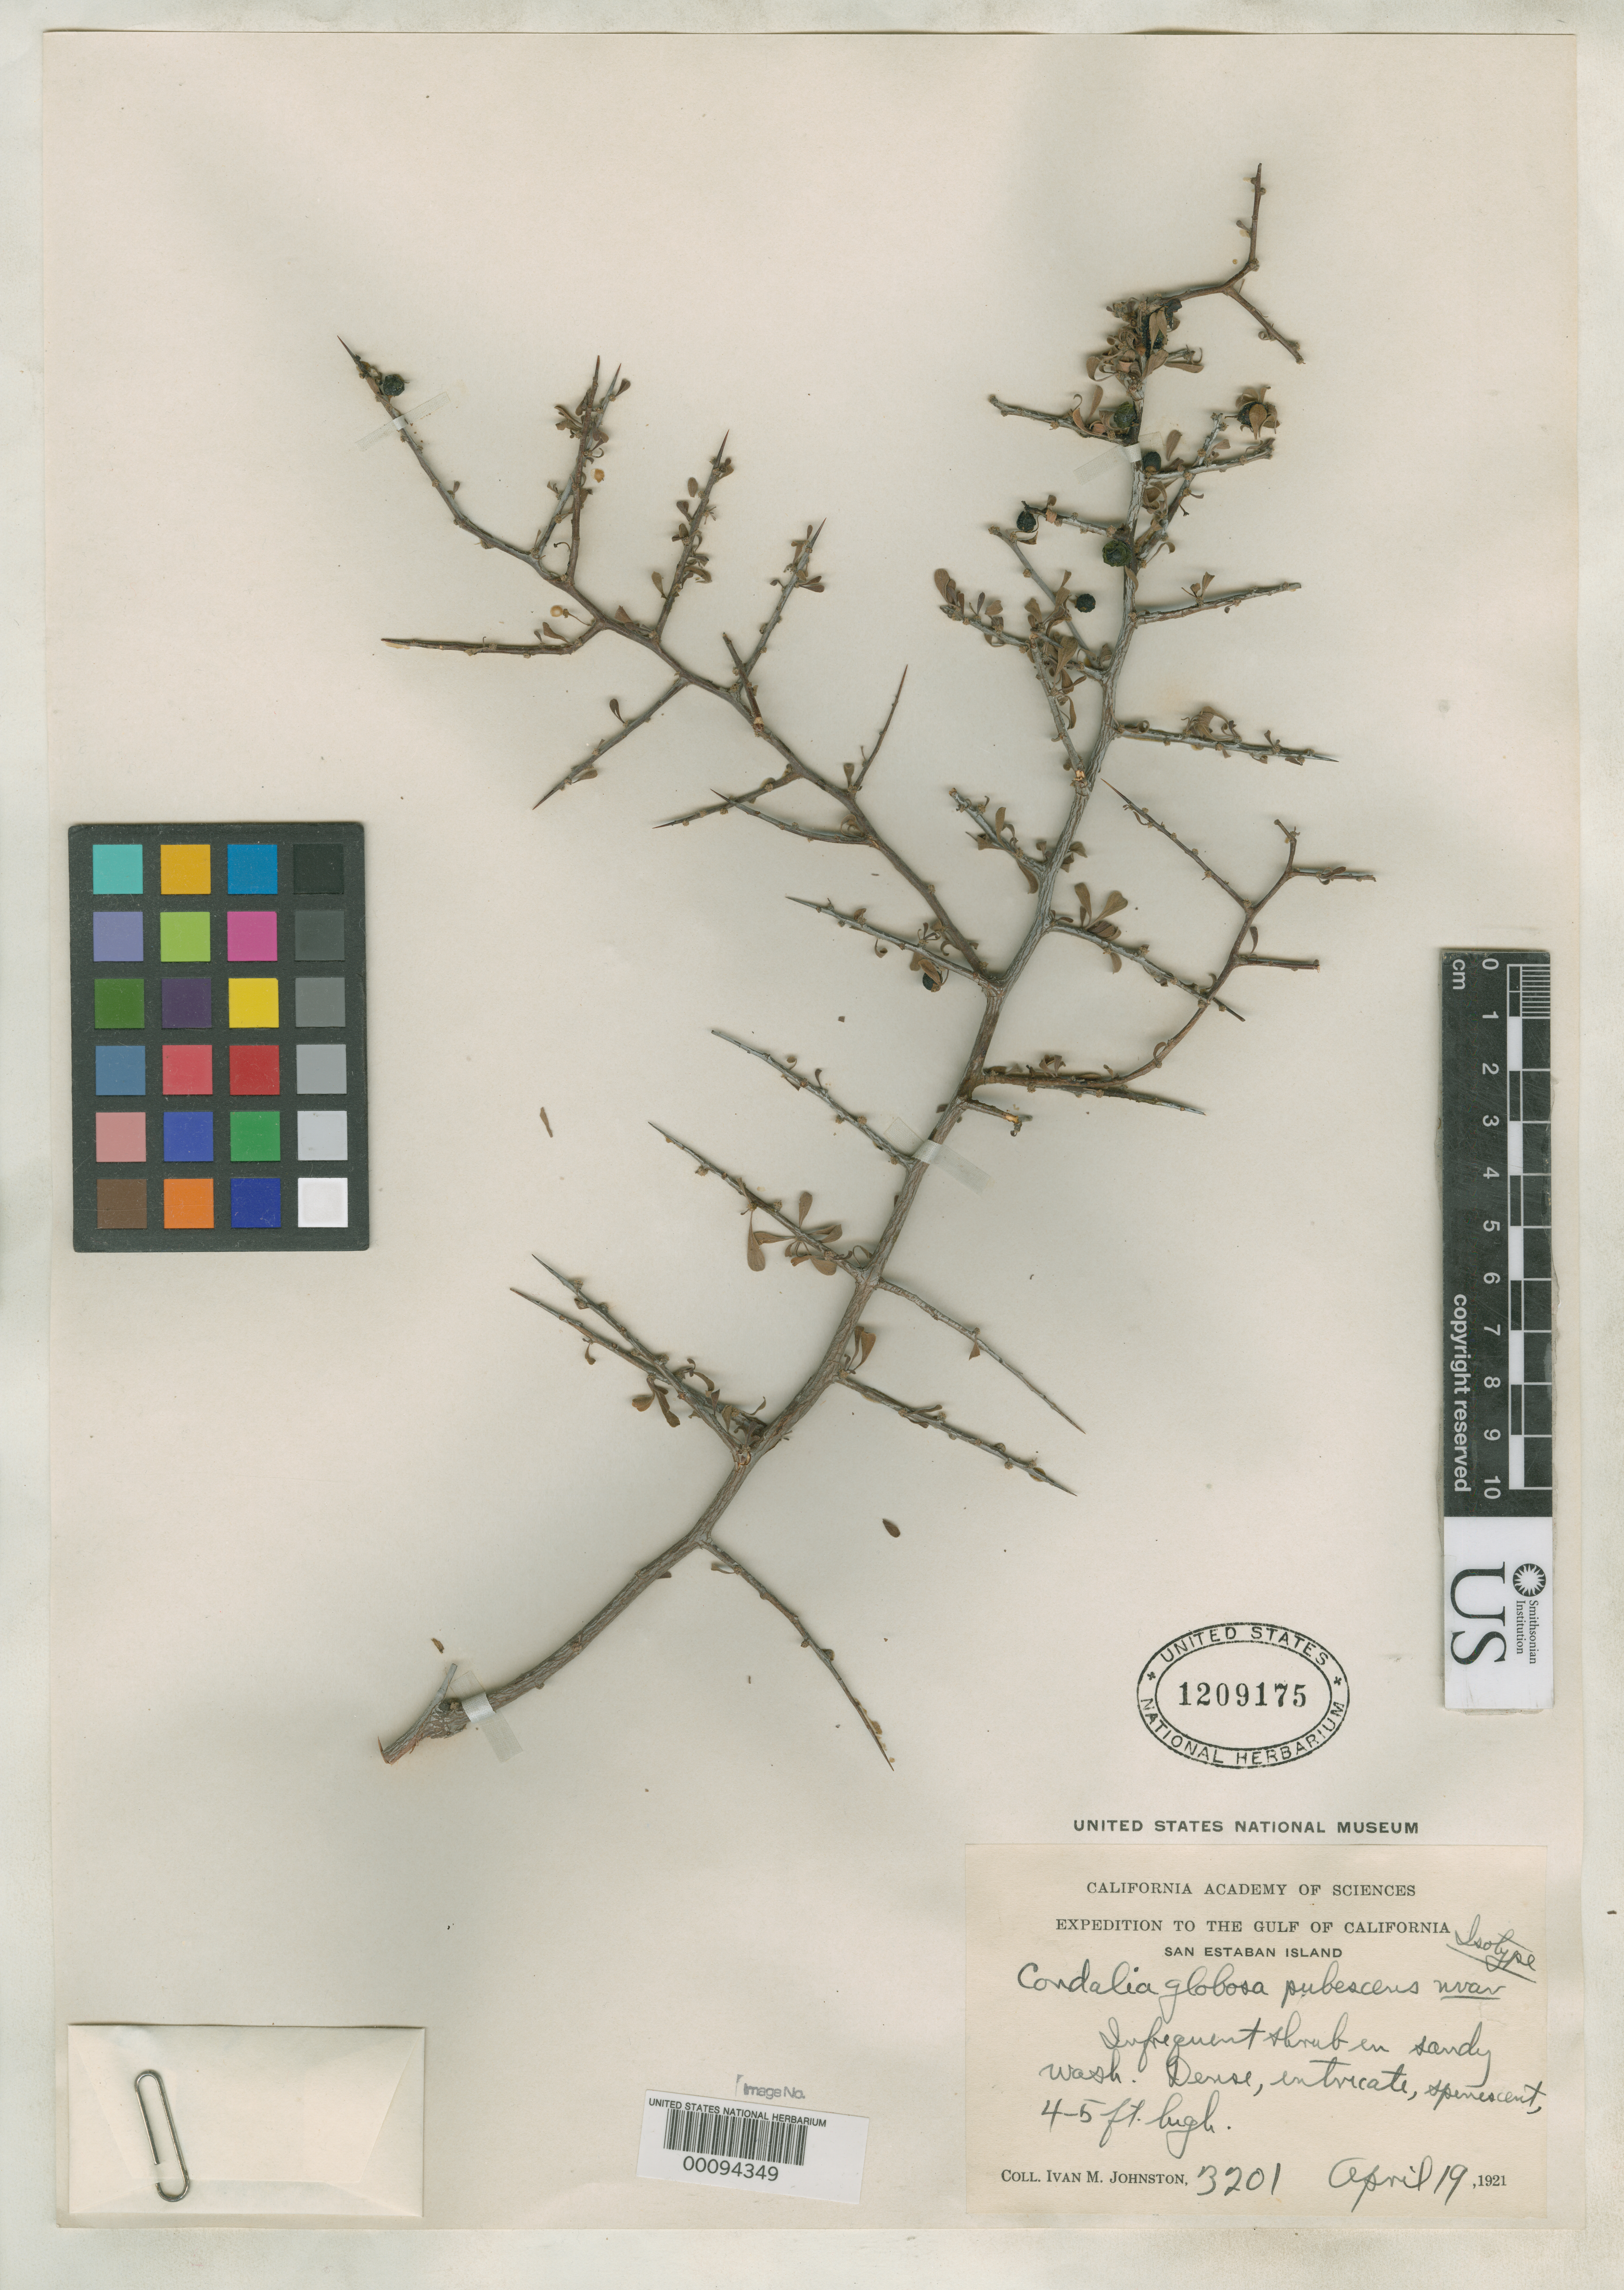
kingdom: Plantae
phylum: Tracheophyta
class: Magnoliopsida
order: Rosales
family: Rhamnaceae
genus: Condalia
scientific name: Condalia globosa var. pubescens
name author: I.M. Johnst.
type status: Isotype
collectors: I.M. Johnston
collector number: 3201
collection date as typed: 19 Apr 1921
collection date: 1921-04-19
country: Mexico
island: San Esteban Island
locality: Gulf of California.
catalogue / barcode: US 1209175